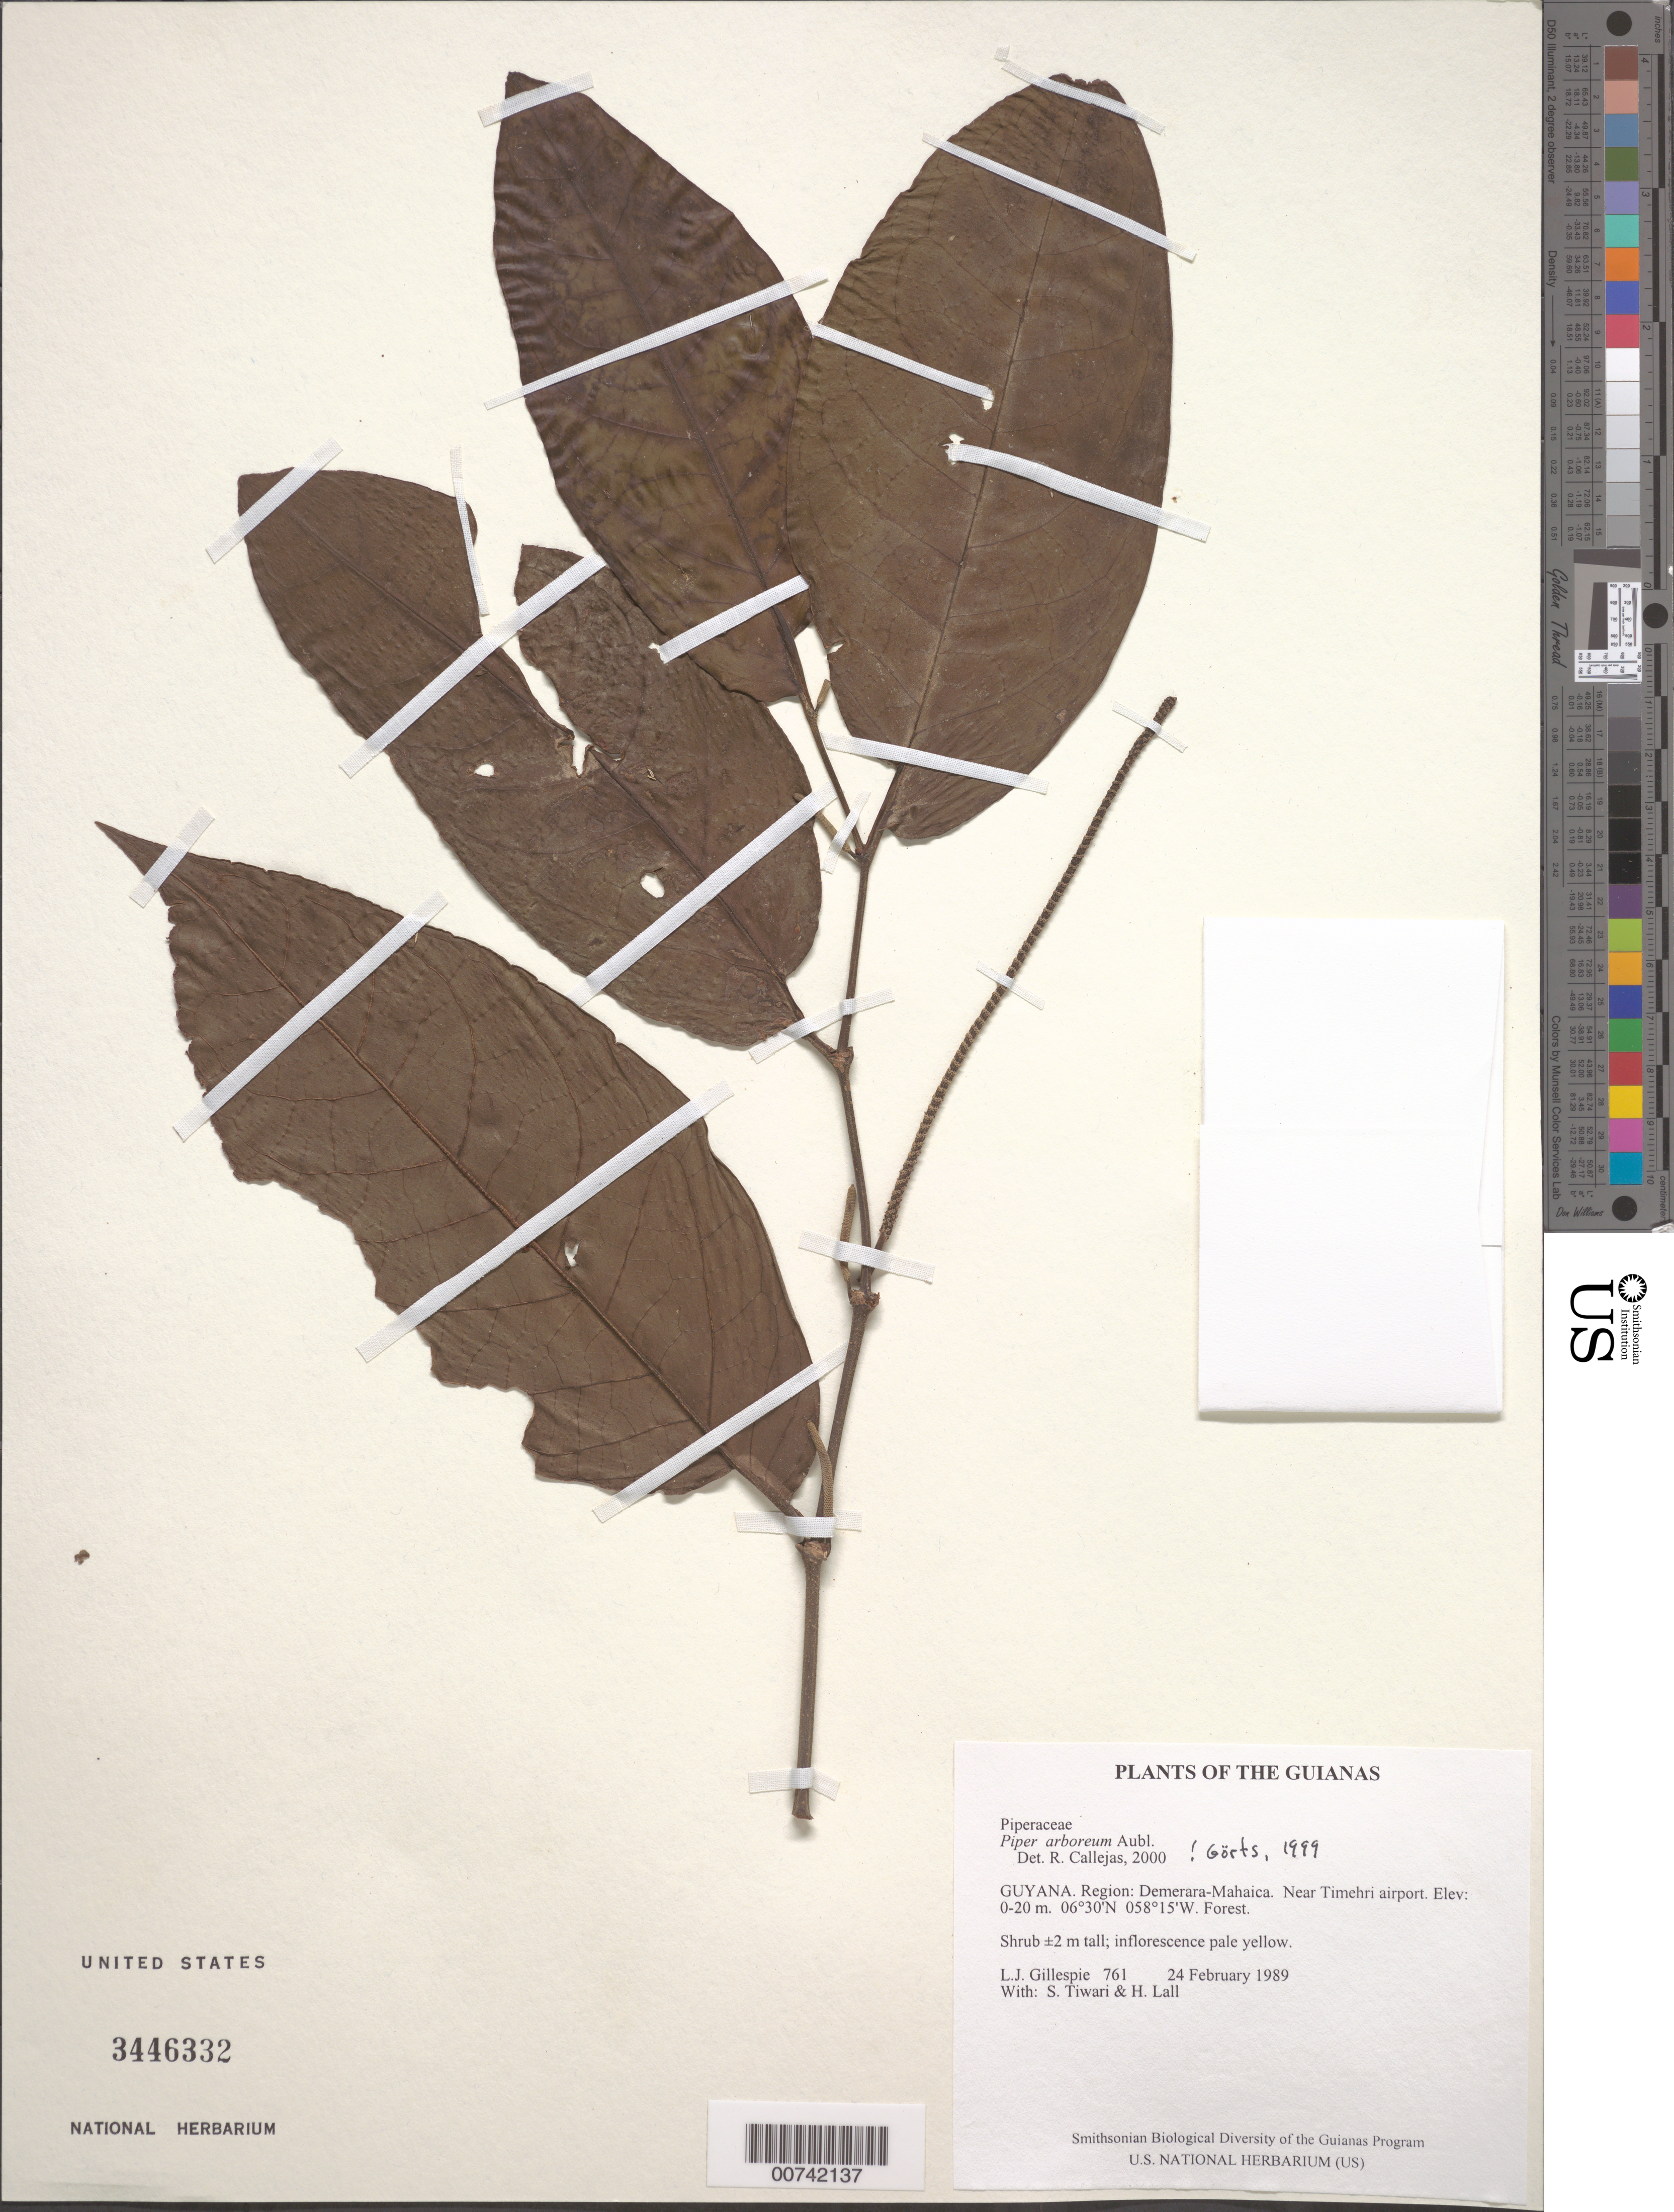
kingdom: Plantae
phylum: Tracheophyta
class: Magnoliopsida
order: Piperales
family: Piperaceae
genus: Piper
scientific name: Piper arboreum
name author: Aubl.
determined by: Görts-van Rijn, A. R. A.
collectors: L. J. Gillespie, S. Tiwari & H. Lall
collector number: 761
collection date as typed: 24 February 1989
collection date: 1989-02-24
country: Guyana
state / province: Demerara-Mahaica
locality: Near Timehri airport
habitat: Forest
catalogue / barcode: US 3446332